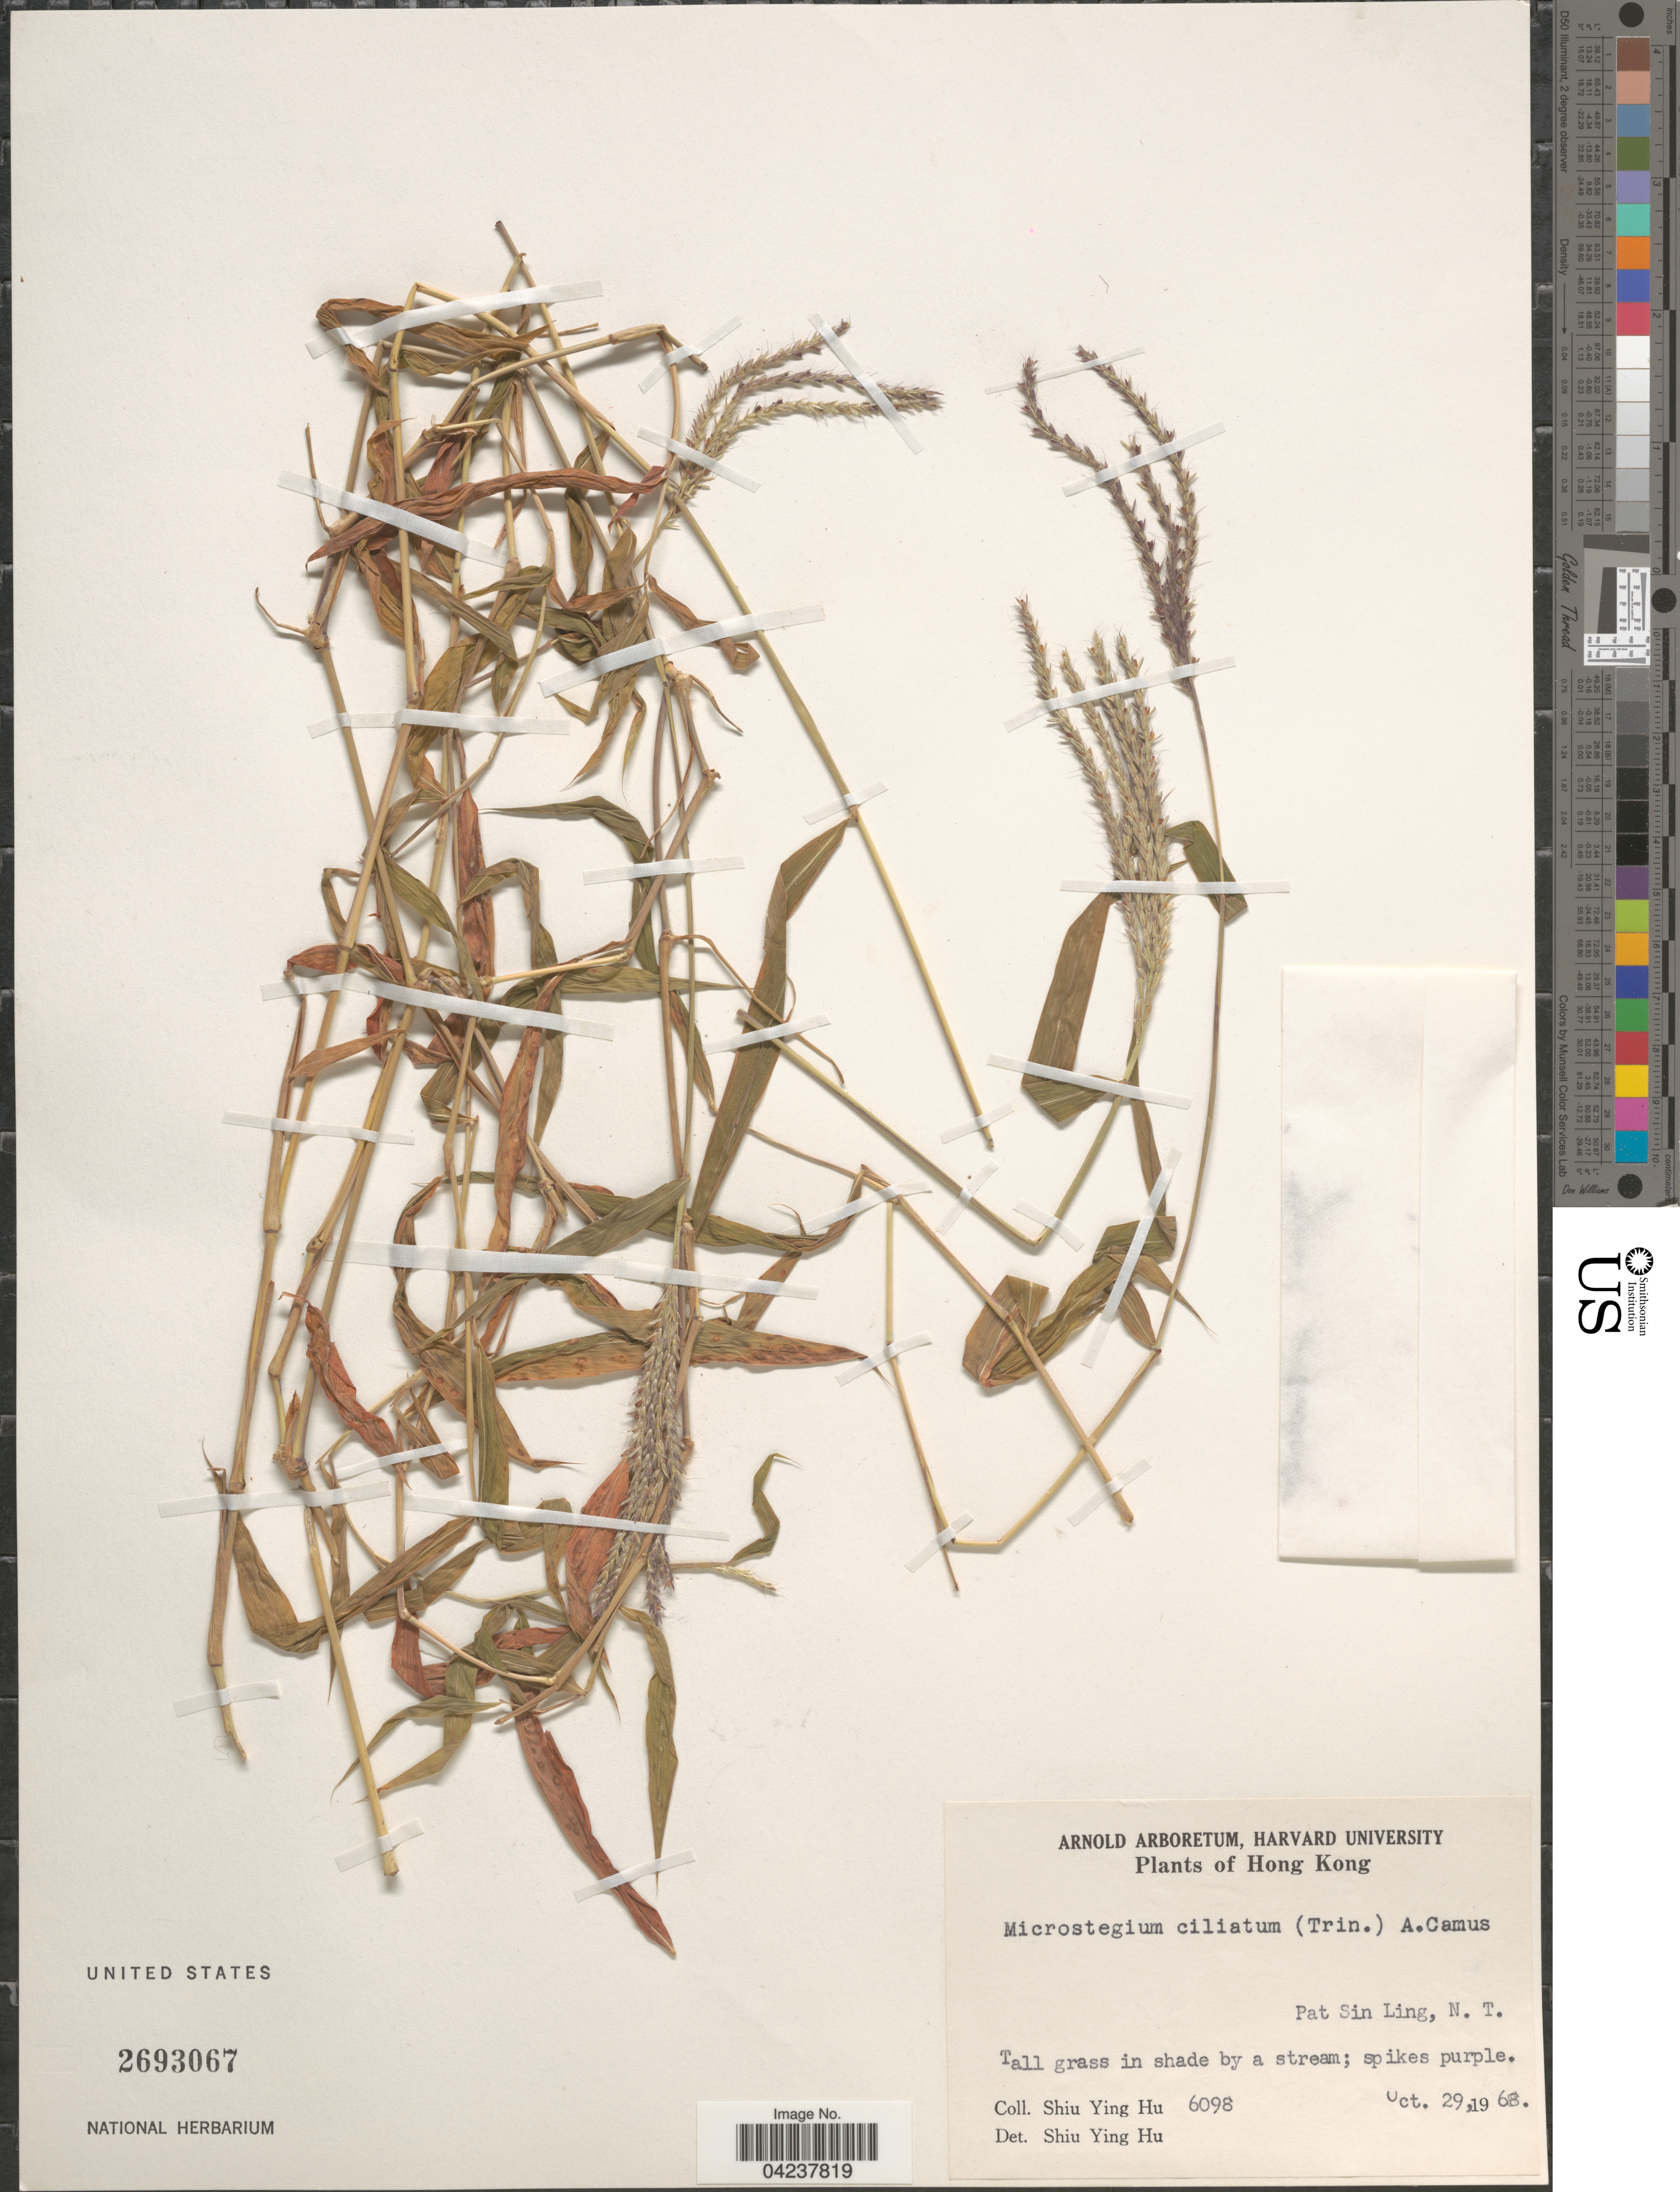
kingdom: Plantae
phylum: Tracheophyta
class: Liliopsida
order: Poales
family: Poaceae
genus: Microstegium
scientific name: Microstegium ciliatum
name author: (Trin.) A. Camus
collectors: S. Y. Hu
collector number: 6098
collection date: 1968-10-29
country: China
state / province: Hong Kong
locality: Pat Sin Ling, N. T.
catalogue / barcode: US 2693067